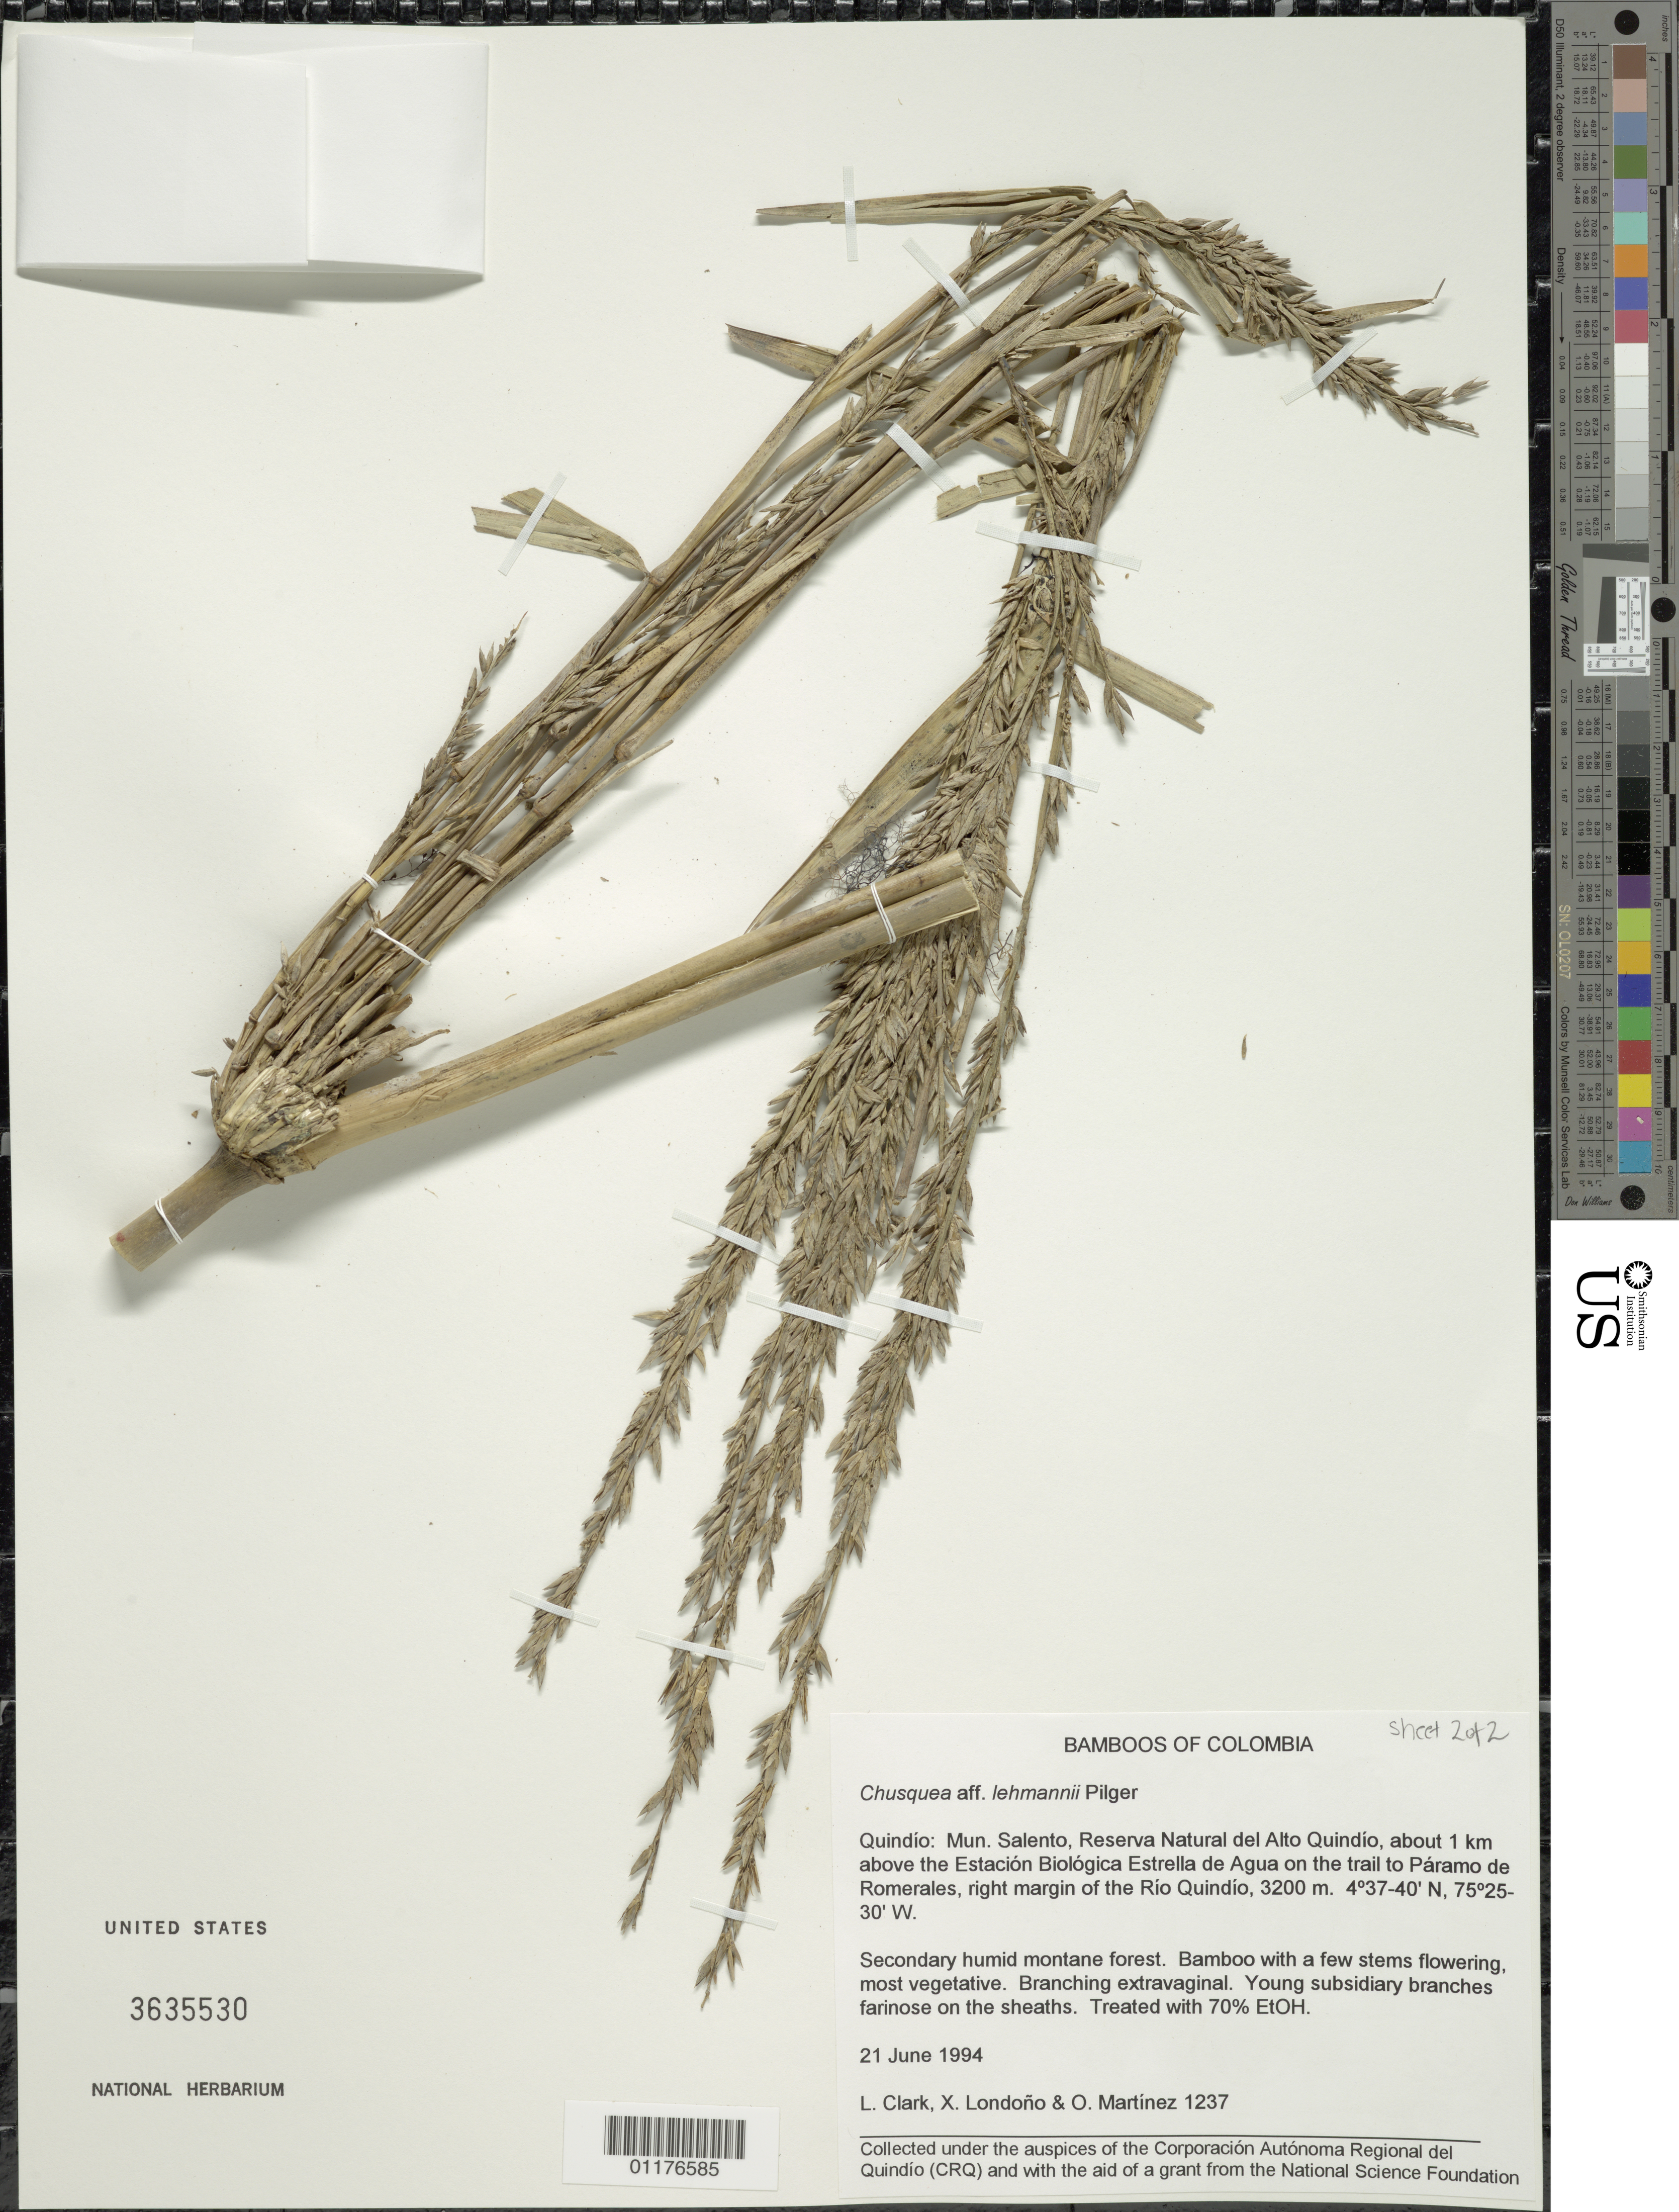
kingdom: Plantae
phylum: Tracheophyta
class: Liliopsida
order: Poales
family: Poaceae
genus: Chusquea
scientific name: Chusquea lehmannii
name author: Pilg.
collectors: L. G. Clark, X. Londoño & O. Martínez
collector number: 1237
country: Colombia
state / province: Quindío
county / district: Salento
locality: Reserva Natural de Alto Quindio, above the Estacion Biologica Estrella de Aqua on the trail to Paramo de Romerales, right margin of the Rio Quindio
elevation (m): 3200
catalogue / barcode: US 3635530